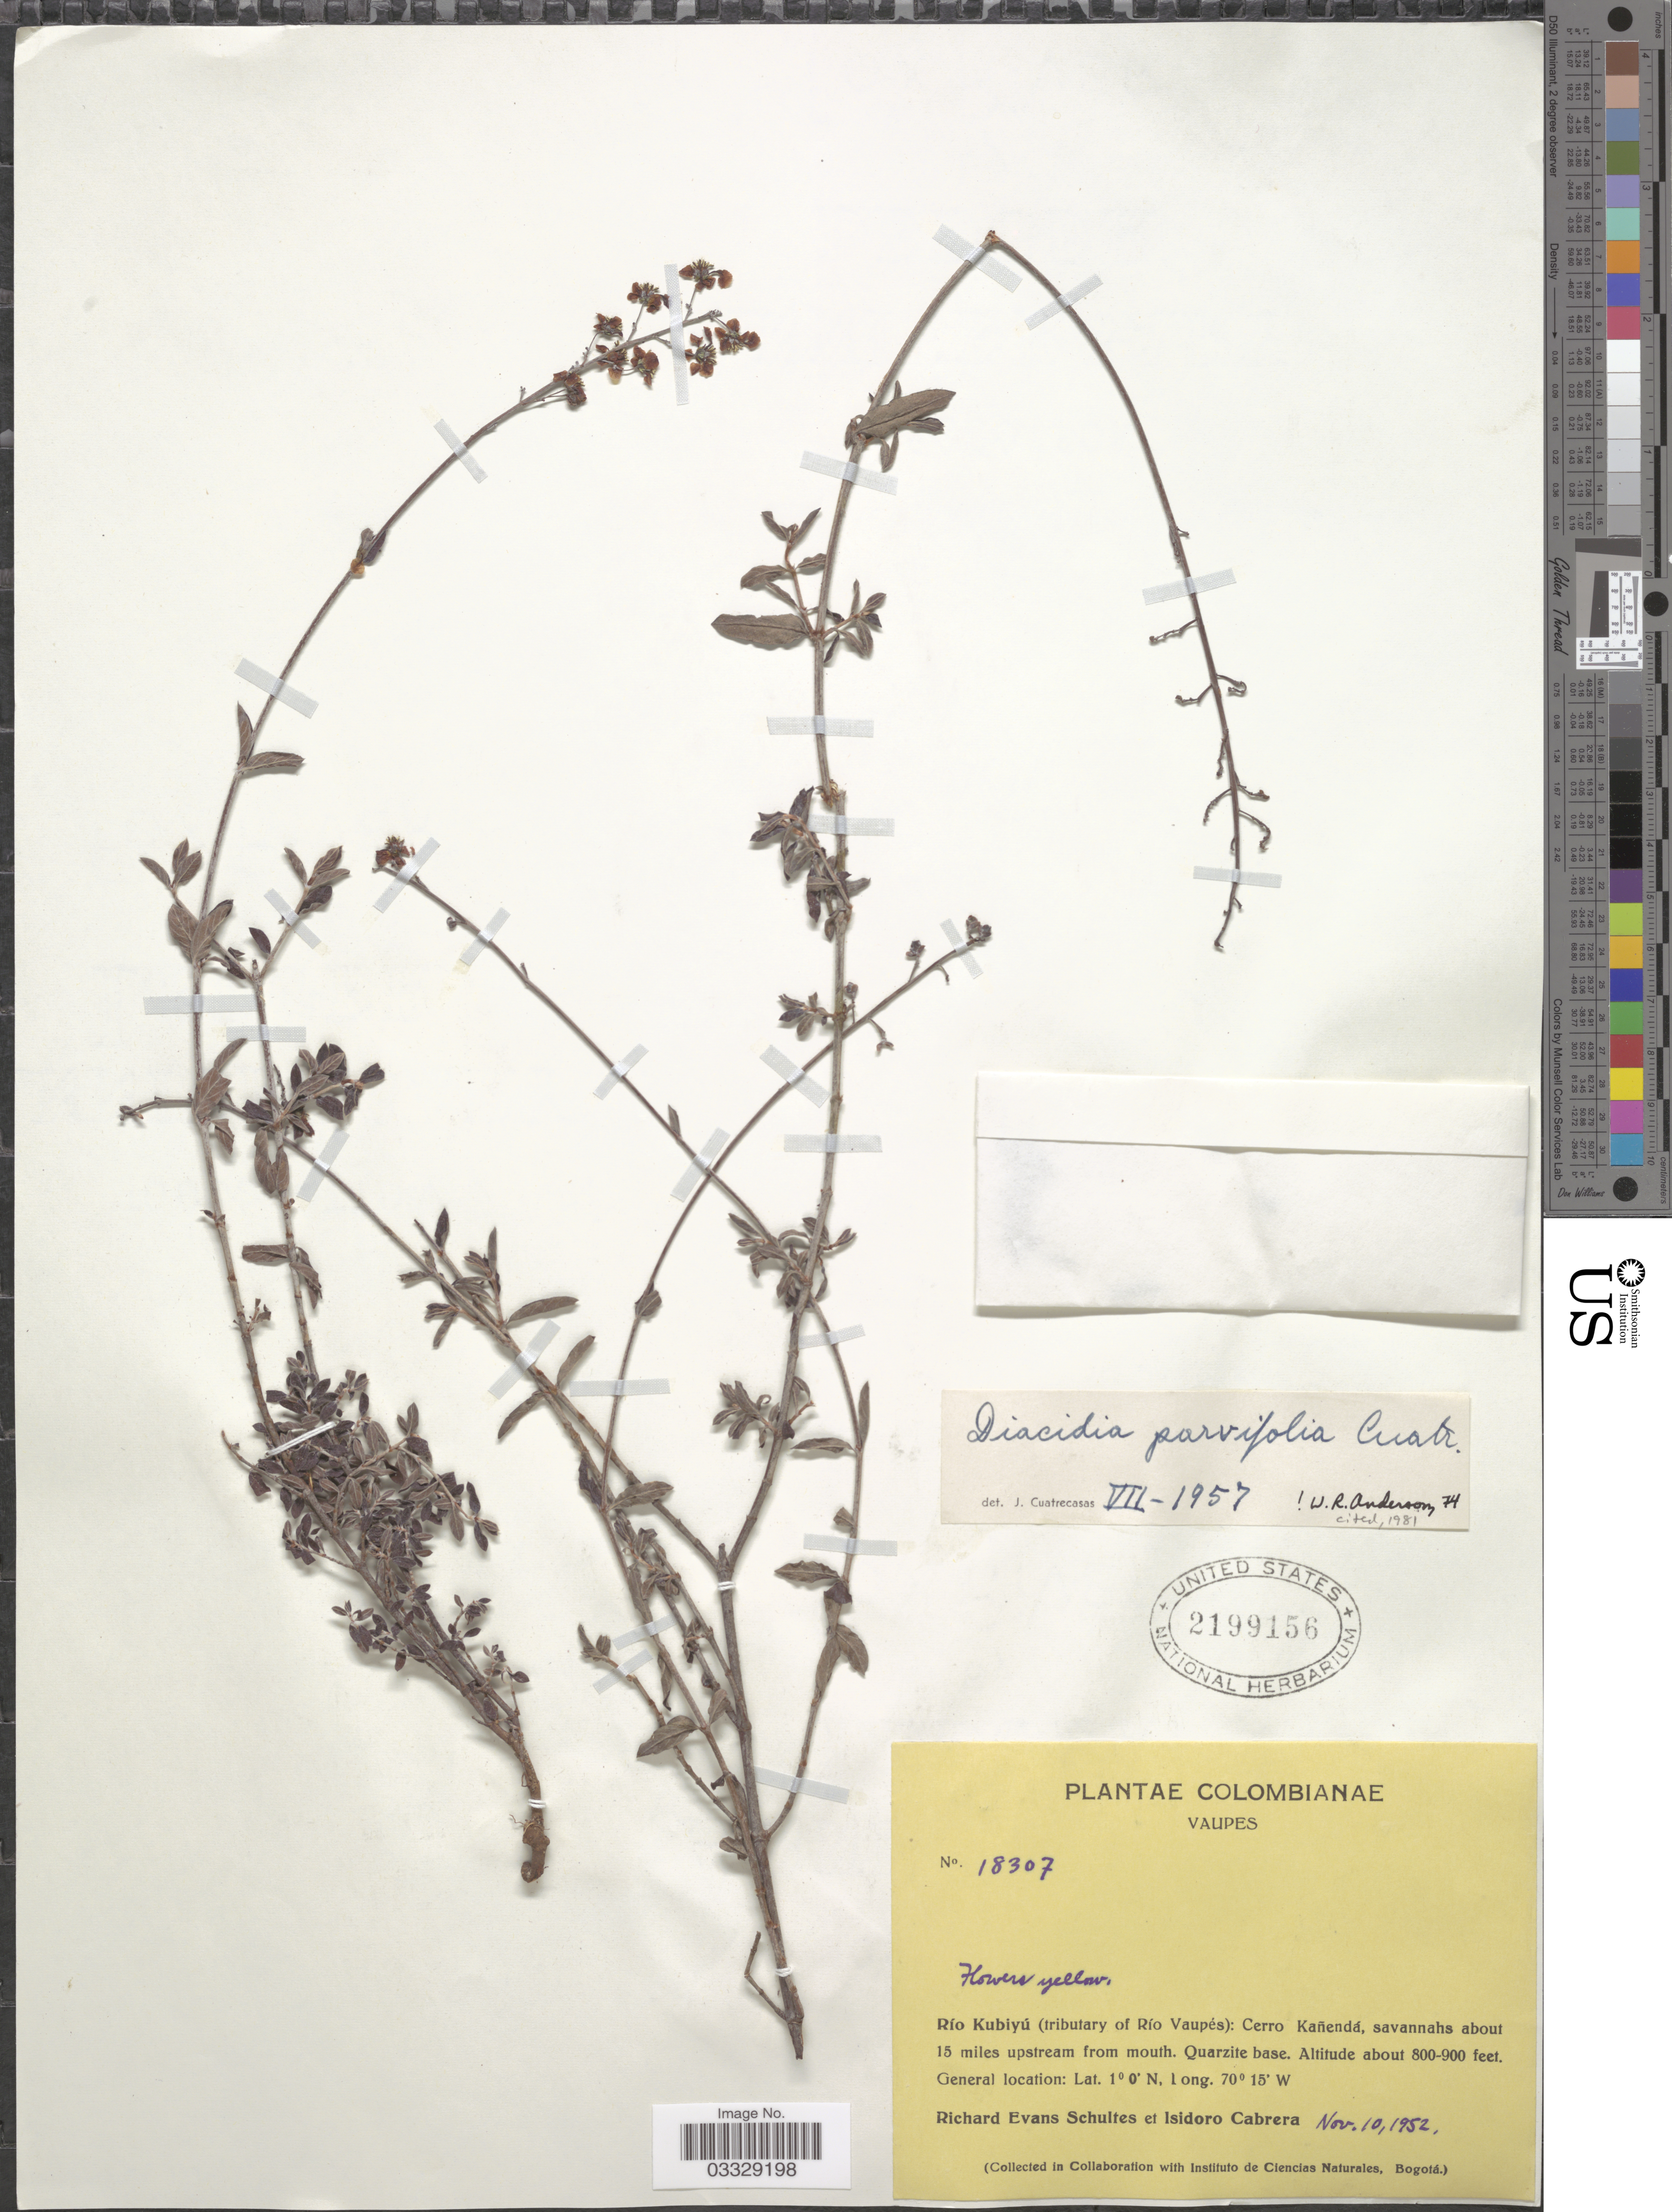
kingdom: Plantae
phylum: Tracheophyta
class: Magnoliopsida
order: Malpighiales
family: Malpighiaceae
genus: Diacidia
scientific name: Diacidia parvifolia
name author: Cuatrec.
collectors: R. E. Schultes & I. Cabrera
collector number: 18307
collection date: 1952-11-10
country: Colombia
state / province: Vaupés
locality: Río Kubiyú (tributary of Río Vaupés): Cerro Kañendá, savannahs about 15 miles upstream from mouth. Quartzite base.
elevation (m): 244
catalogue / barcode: US 2199156